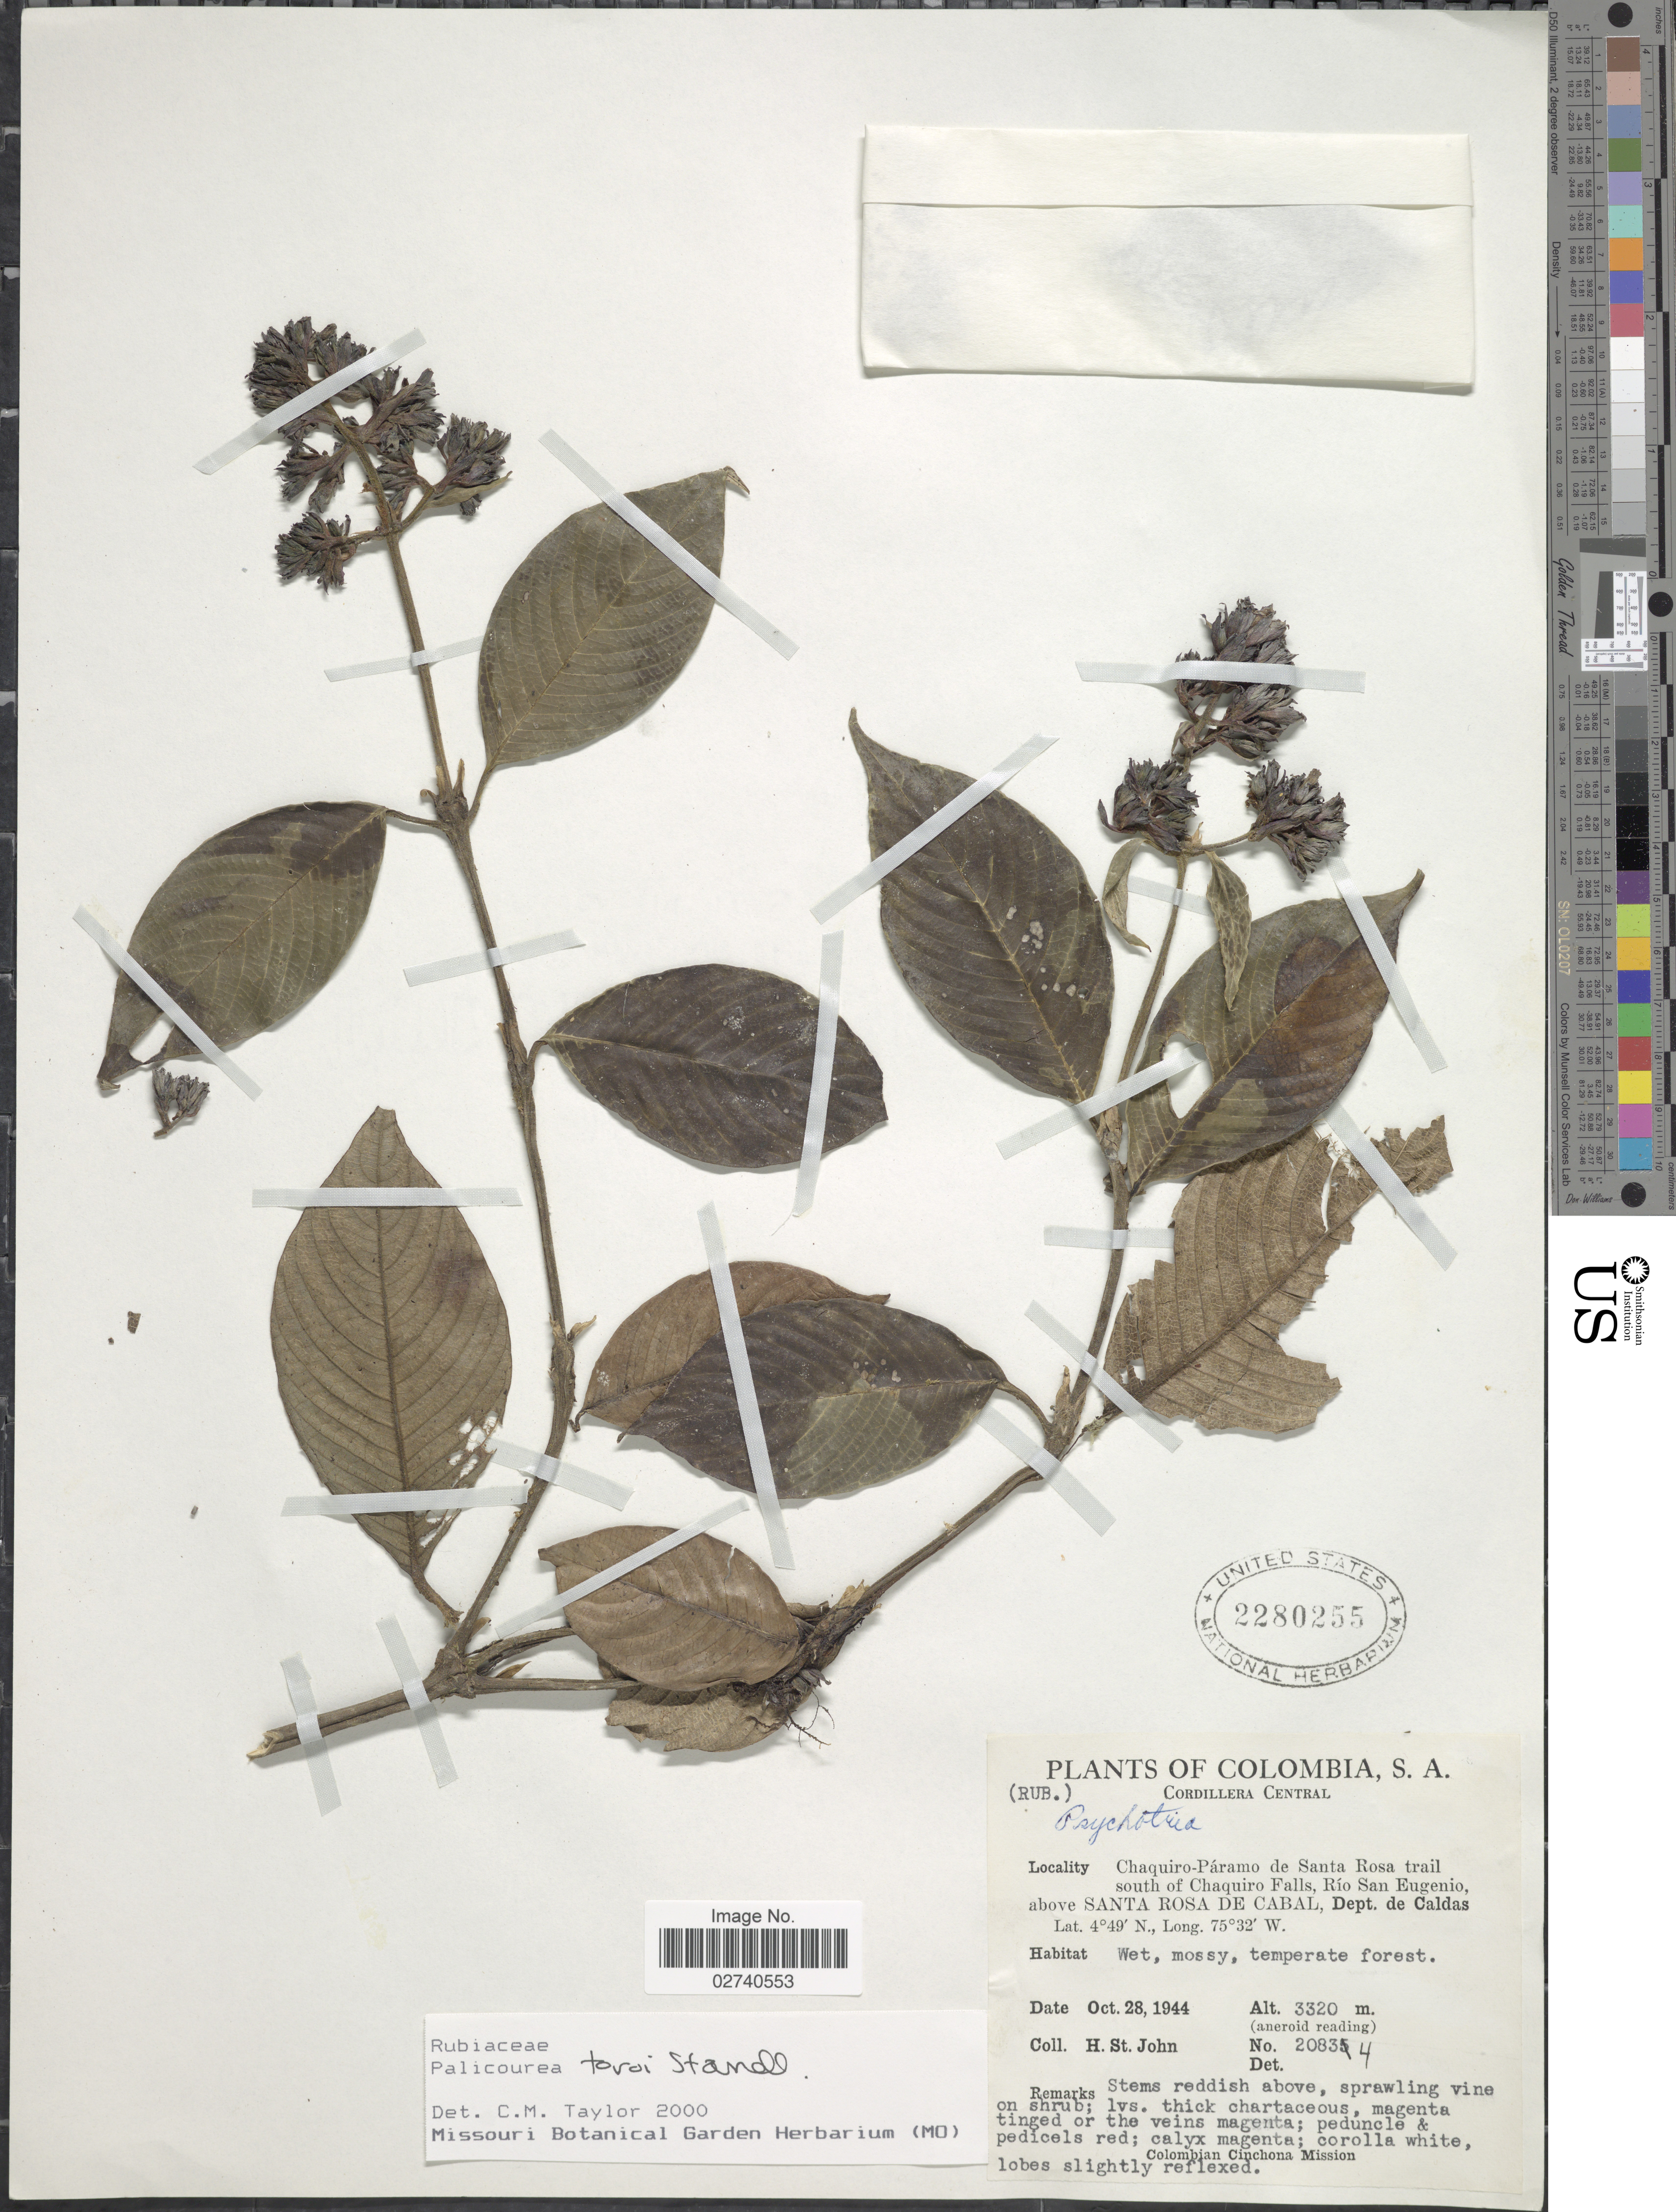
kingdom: Plantae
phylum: Tracheophyta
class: Magnoliopsida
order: Gentianales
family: Rubiaceae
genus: Palicourea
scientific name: Palicourea toroi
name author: Standl.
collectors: H. St. John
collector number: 20834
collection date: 1944-10-28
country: Colombia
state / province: Caldas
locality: Cordillera Central. Chaquiro-Paramo de Santa Rosa trail south of Chaquiro Falls, Rio San Eugenio, above Santa Rosa de Cabal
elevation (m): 3320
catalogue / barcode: US 2280255